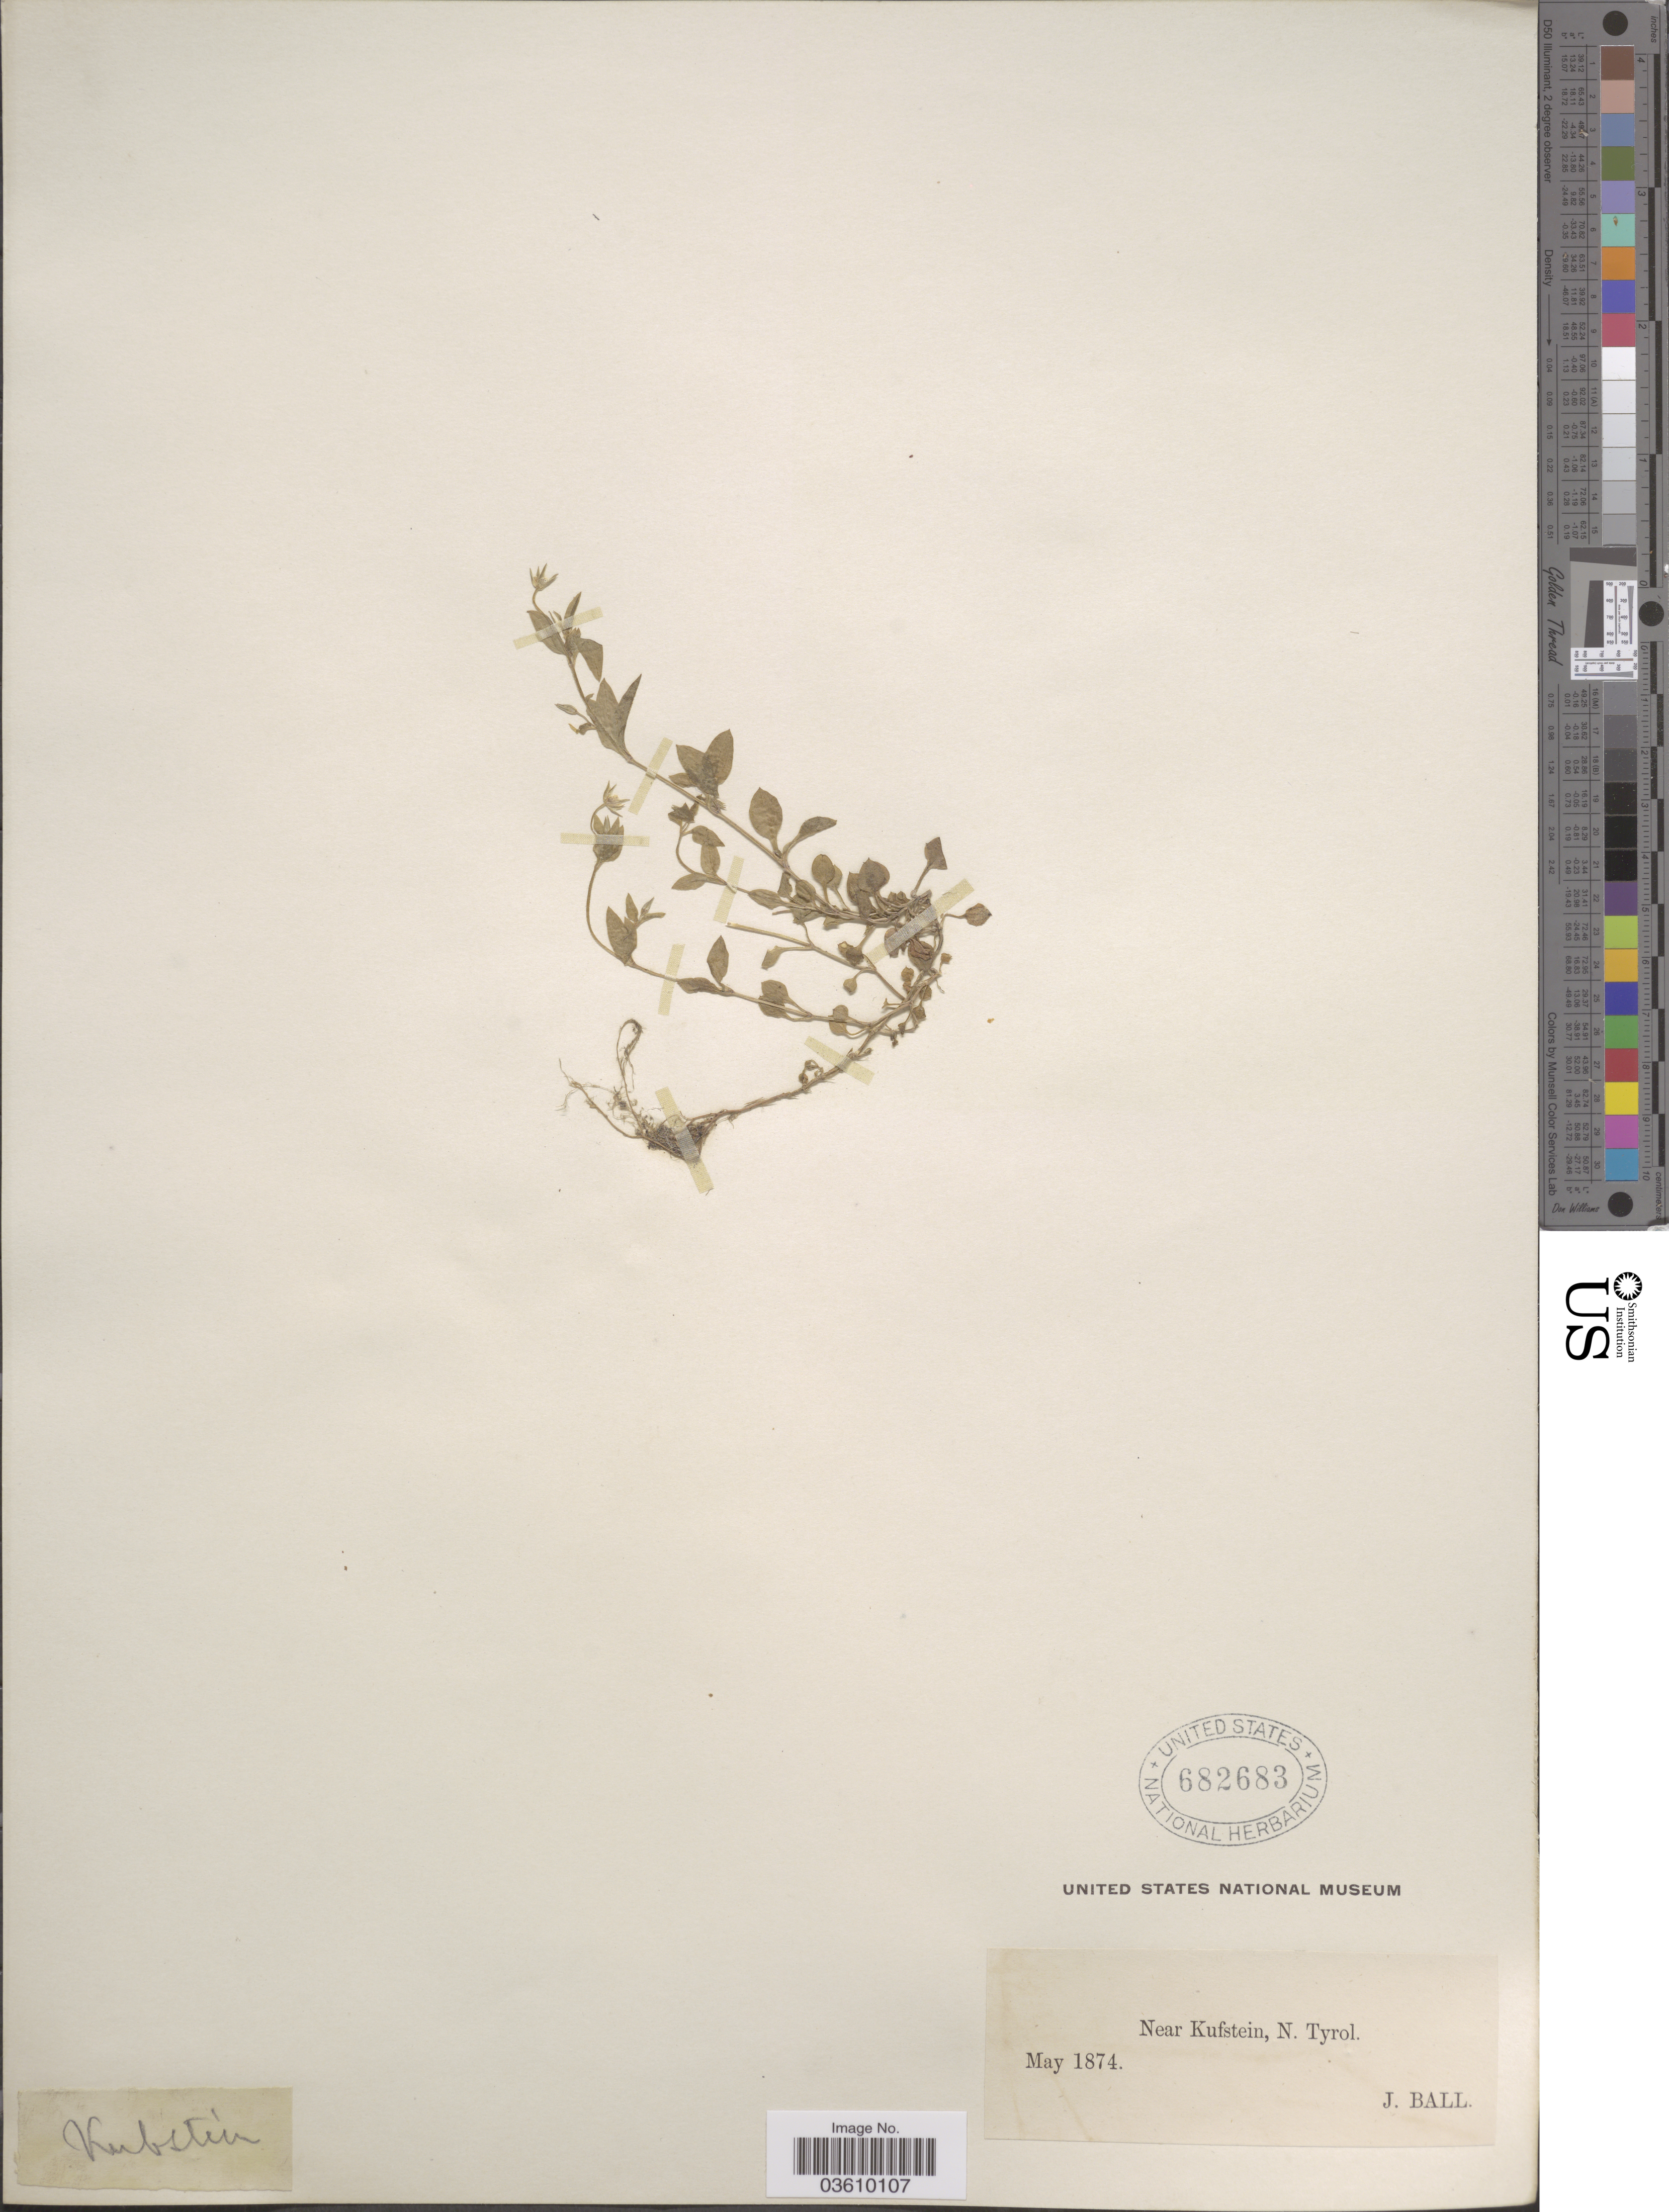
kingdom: Plantae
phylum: Tracheophyta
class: Magnoliopsida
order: Caryophyllales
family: Caryophyllaceae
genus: Stellaria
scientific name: Stellaria sp.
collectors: J. Ball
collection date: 1874-05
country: Austria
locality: Near Kufstein, N. Tyrol.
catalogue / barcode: US 682683